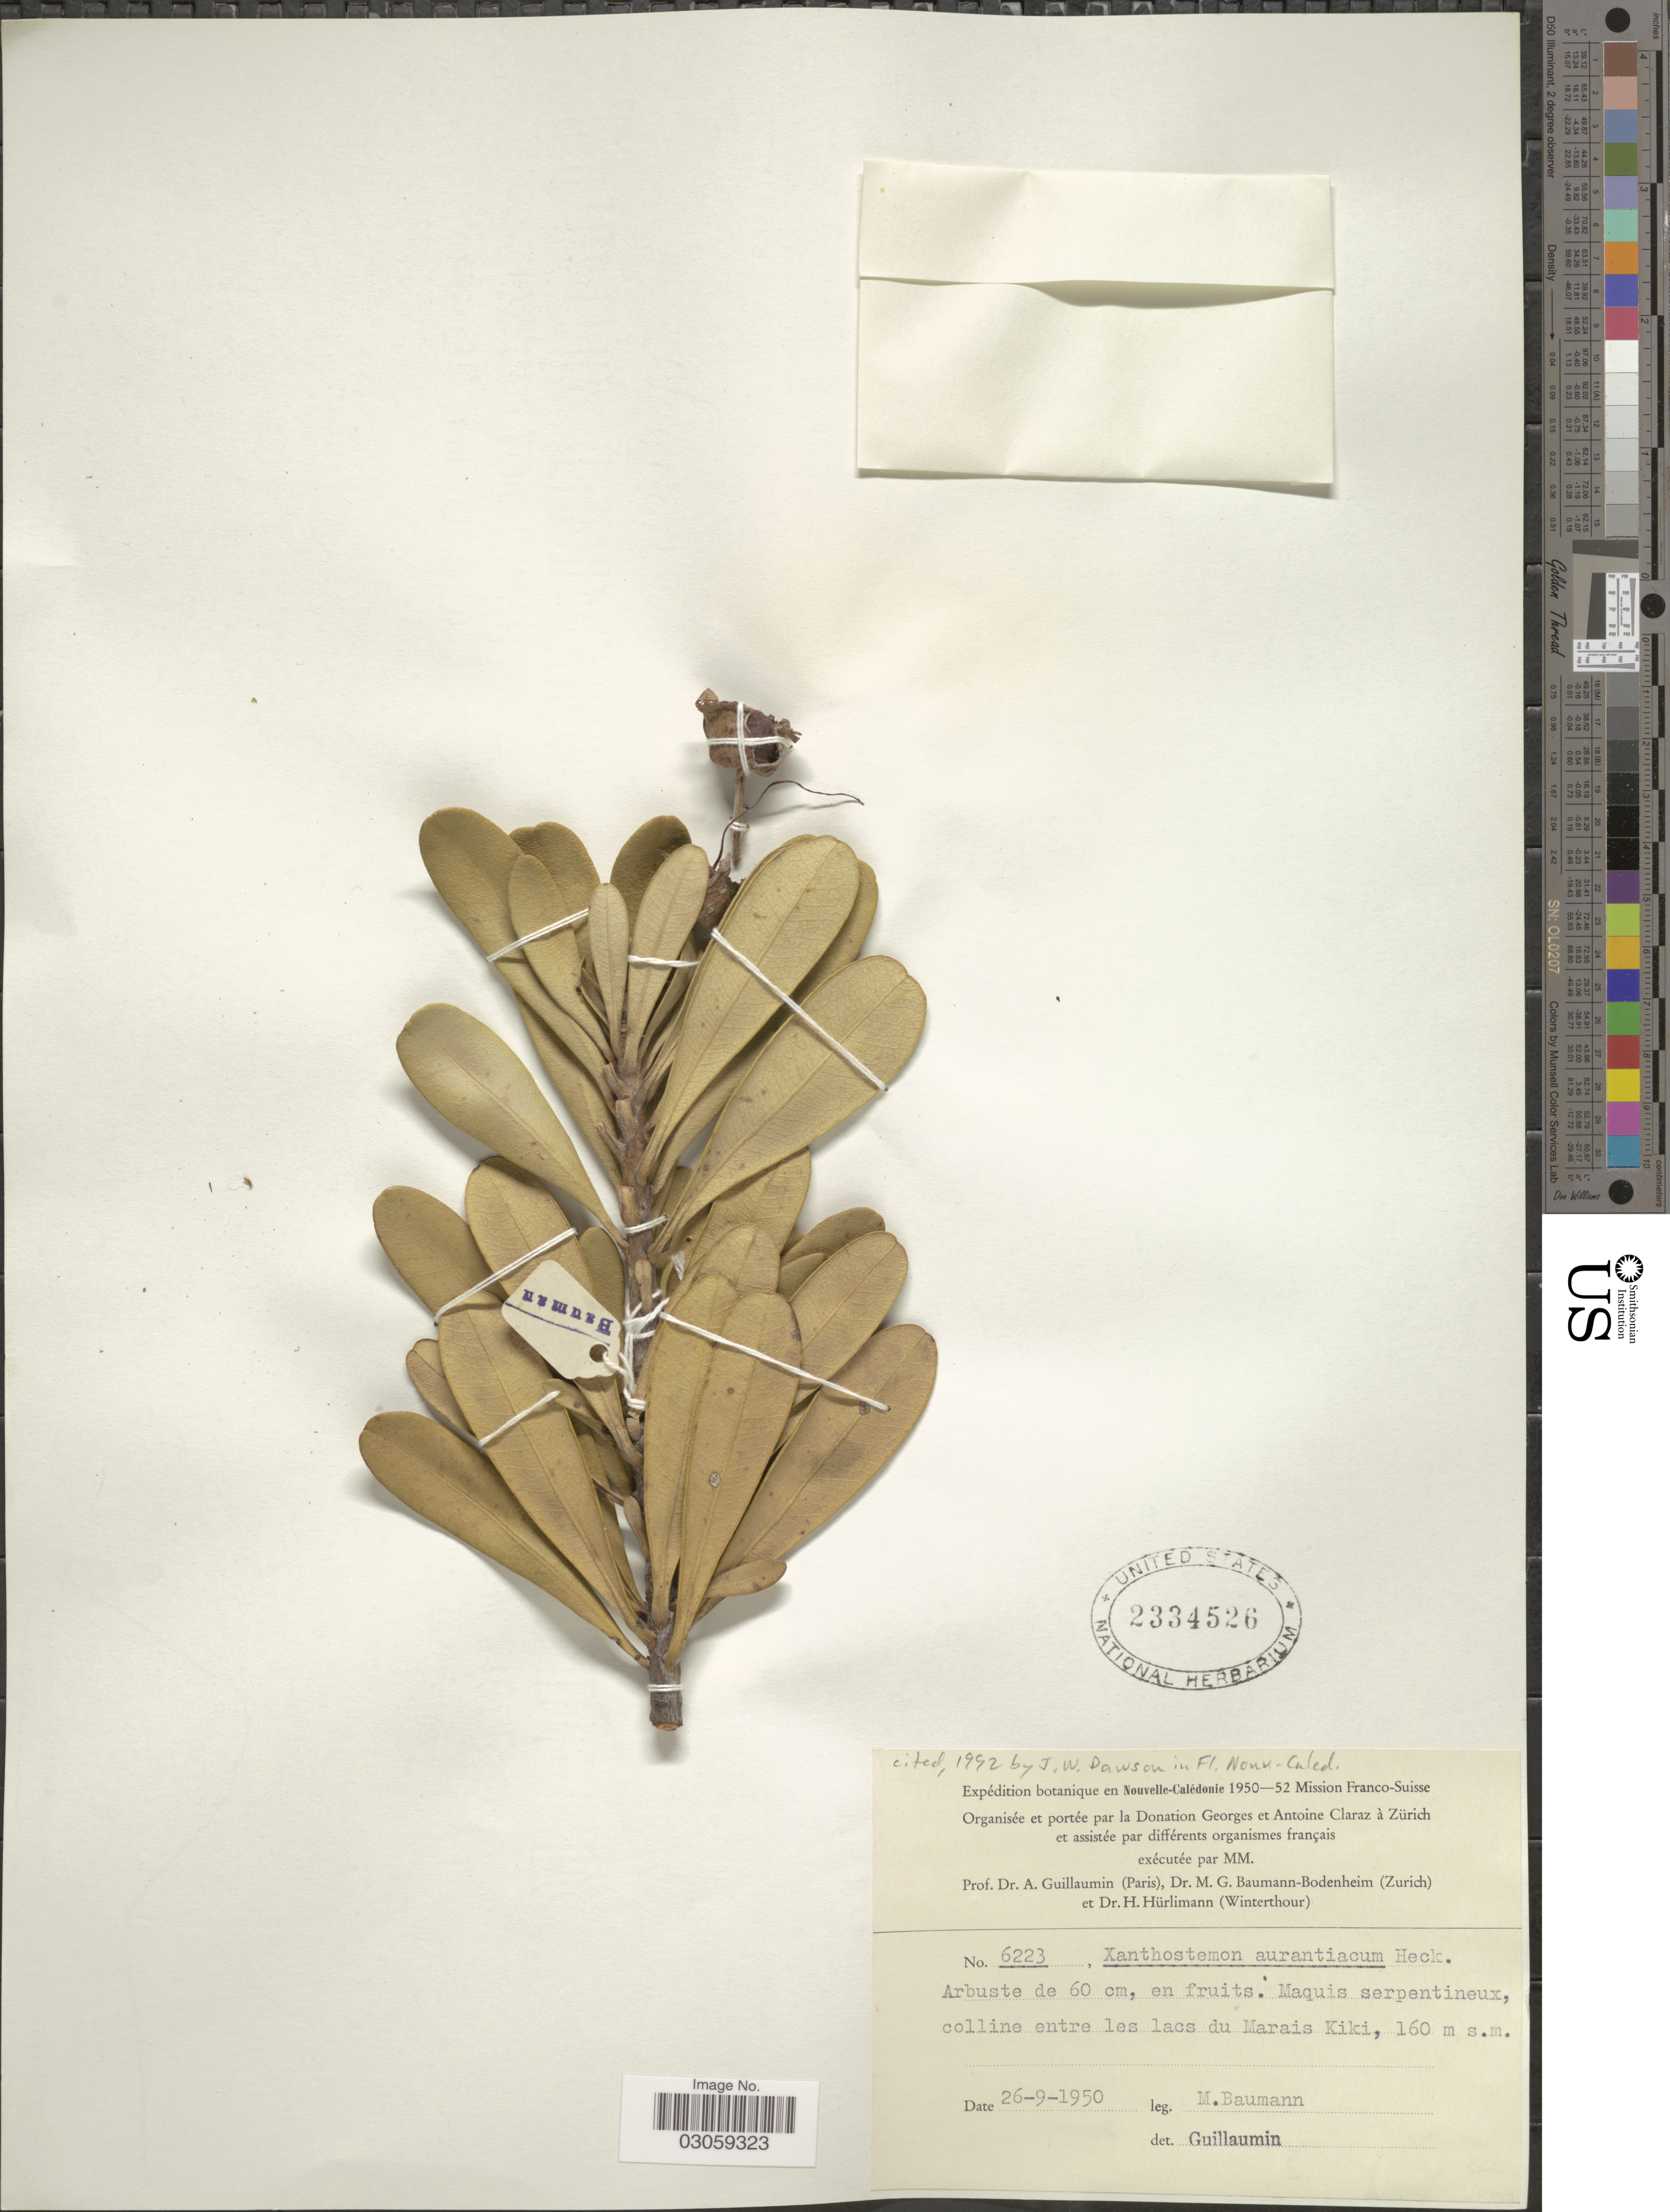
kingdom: Plantae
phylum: Tracheophyta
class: Magnoliopsida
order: Myrtales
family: Myrtaceae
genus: Xanthostemon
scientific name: Xanthostemon aurantiacus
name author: (Brongn. & Gris) Schltr.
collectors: M. Baumann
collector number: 6223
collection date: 1950-09-26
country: New Caledonia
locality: En Nouvelle-Calédonie. Maquis serpentineux, colline entre les lacs du Marais Kiki.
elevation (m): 160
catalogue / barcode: US 2334526